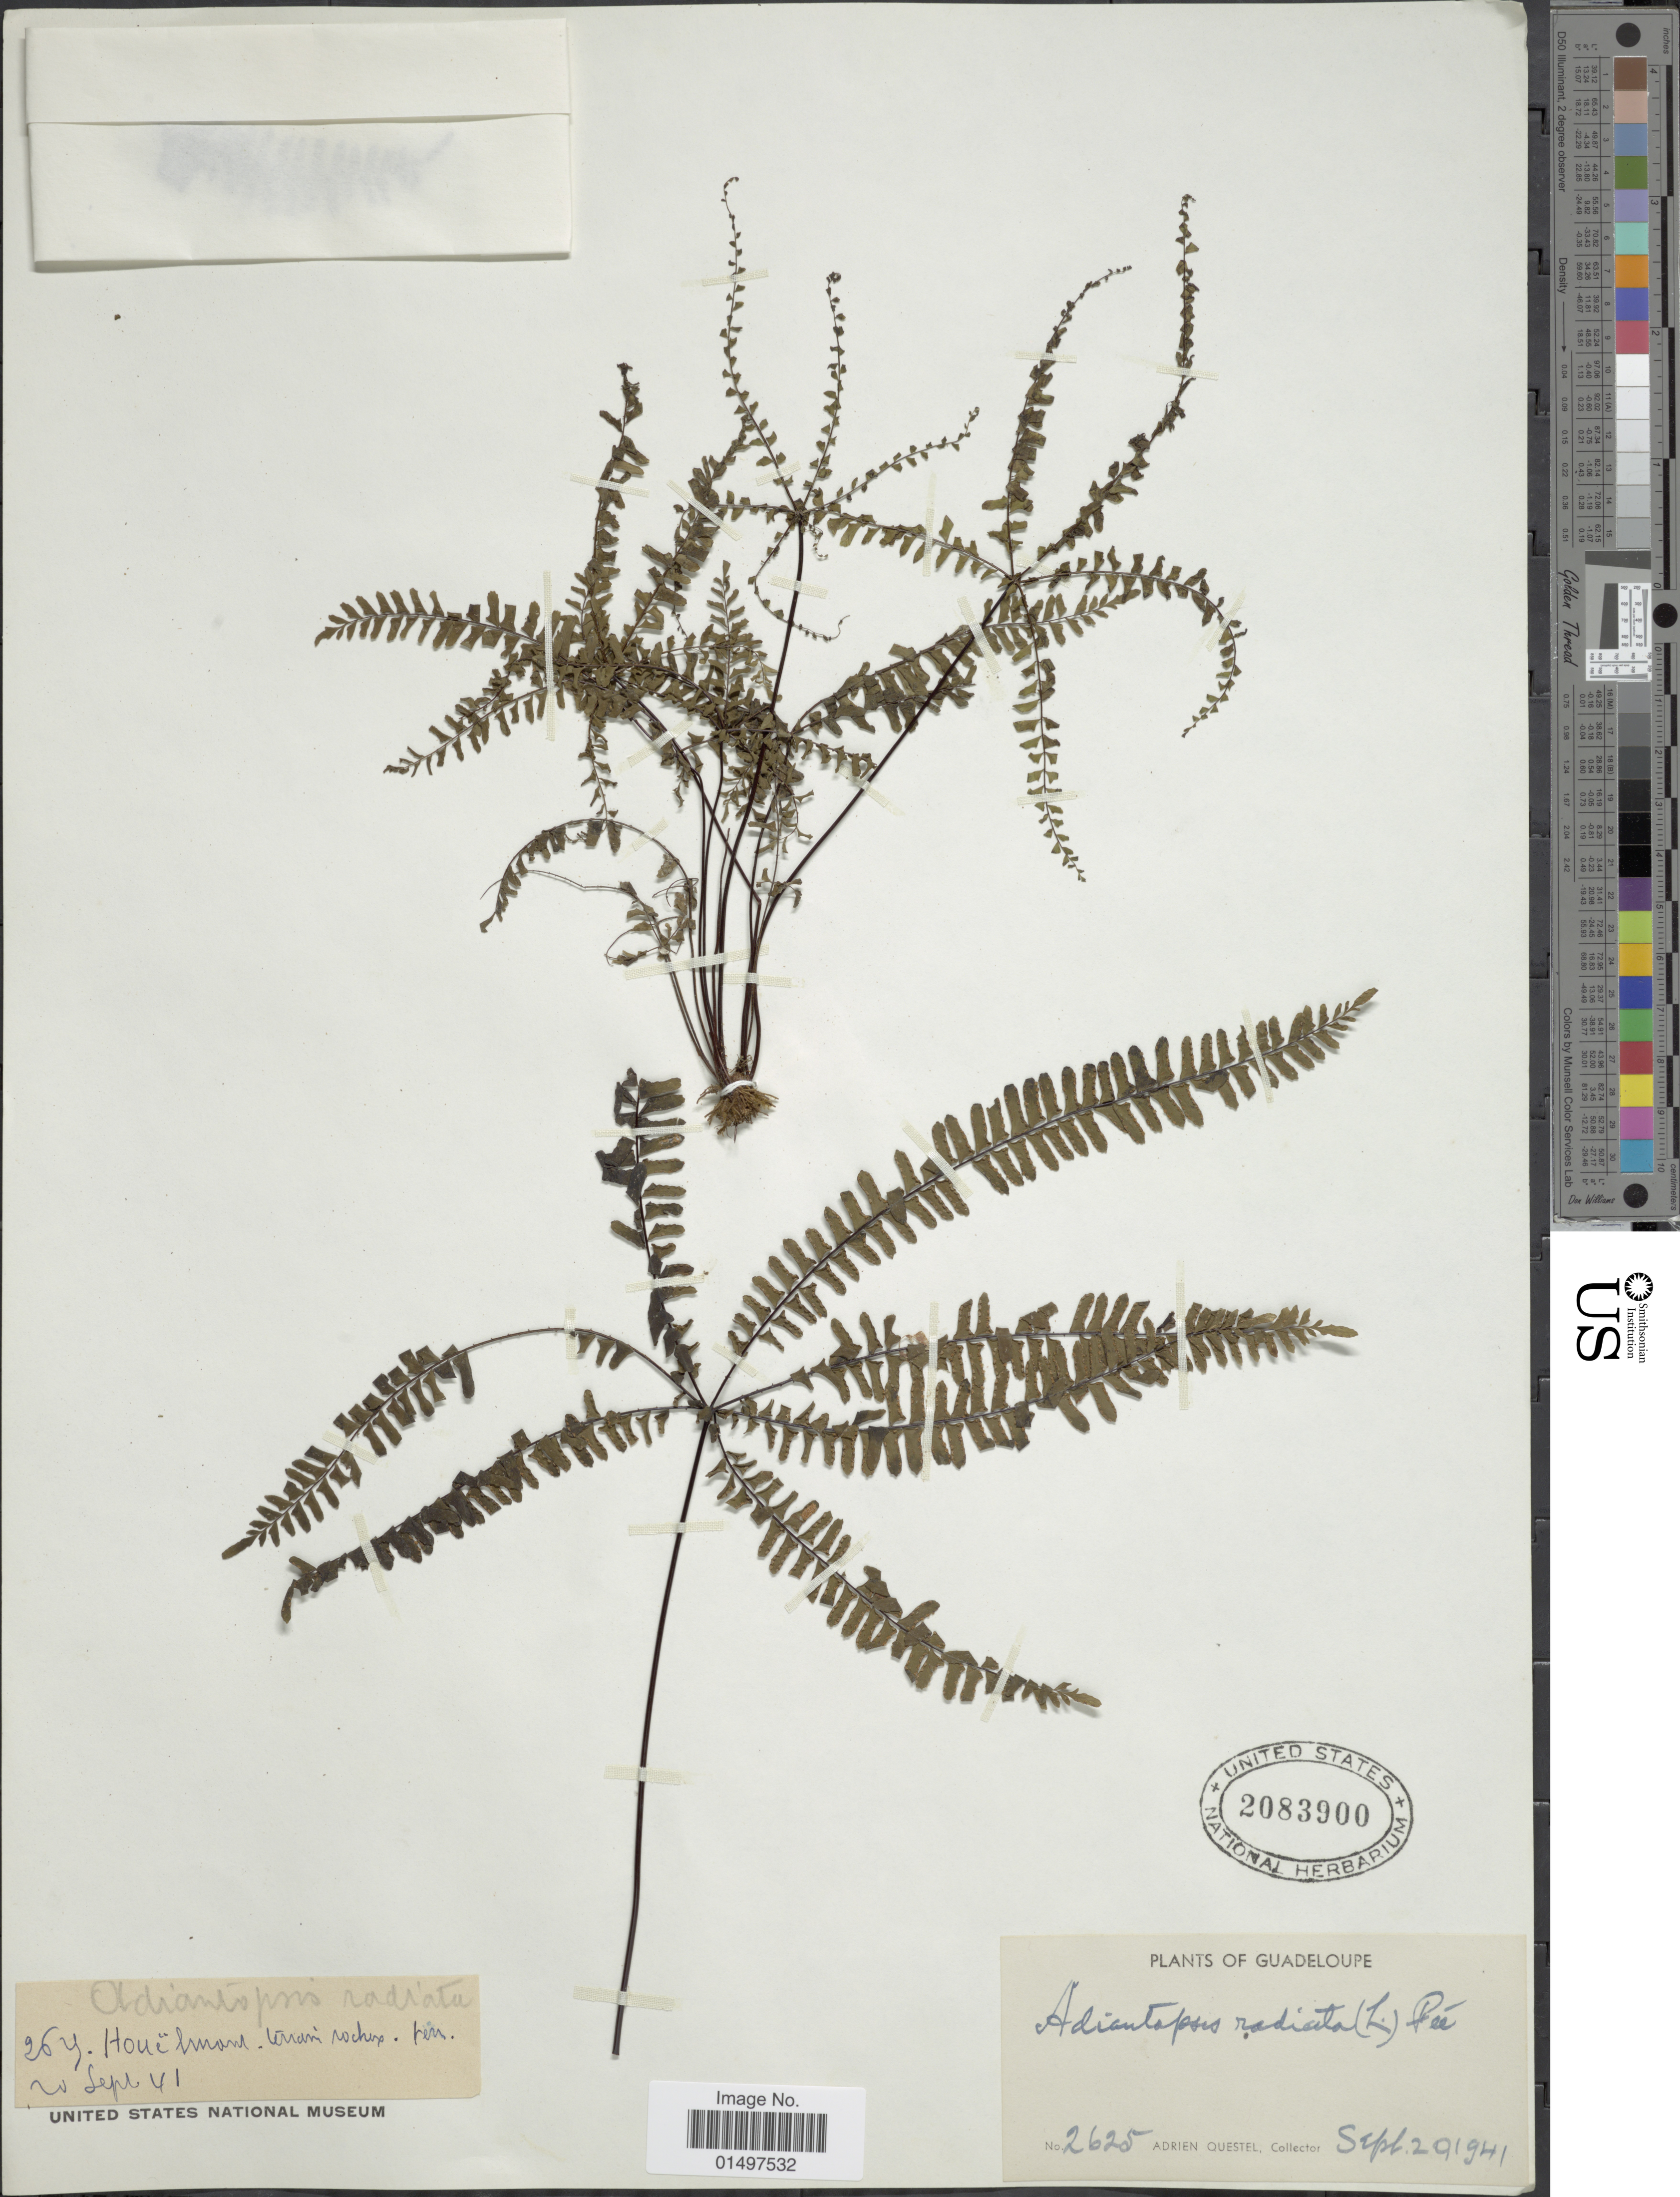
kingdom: Plantae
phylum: Tracheophyta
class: Polypodiopsida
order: Polypodiales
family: Pteridaceae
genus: Adiantopsis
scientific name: Adiantopsis radiata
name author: (L.) Fée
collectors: A. Questel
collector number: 2625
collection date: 1941-01-29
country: Guadeloupe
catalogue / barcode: US 2083900